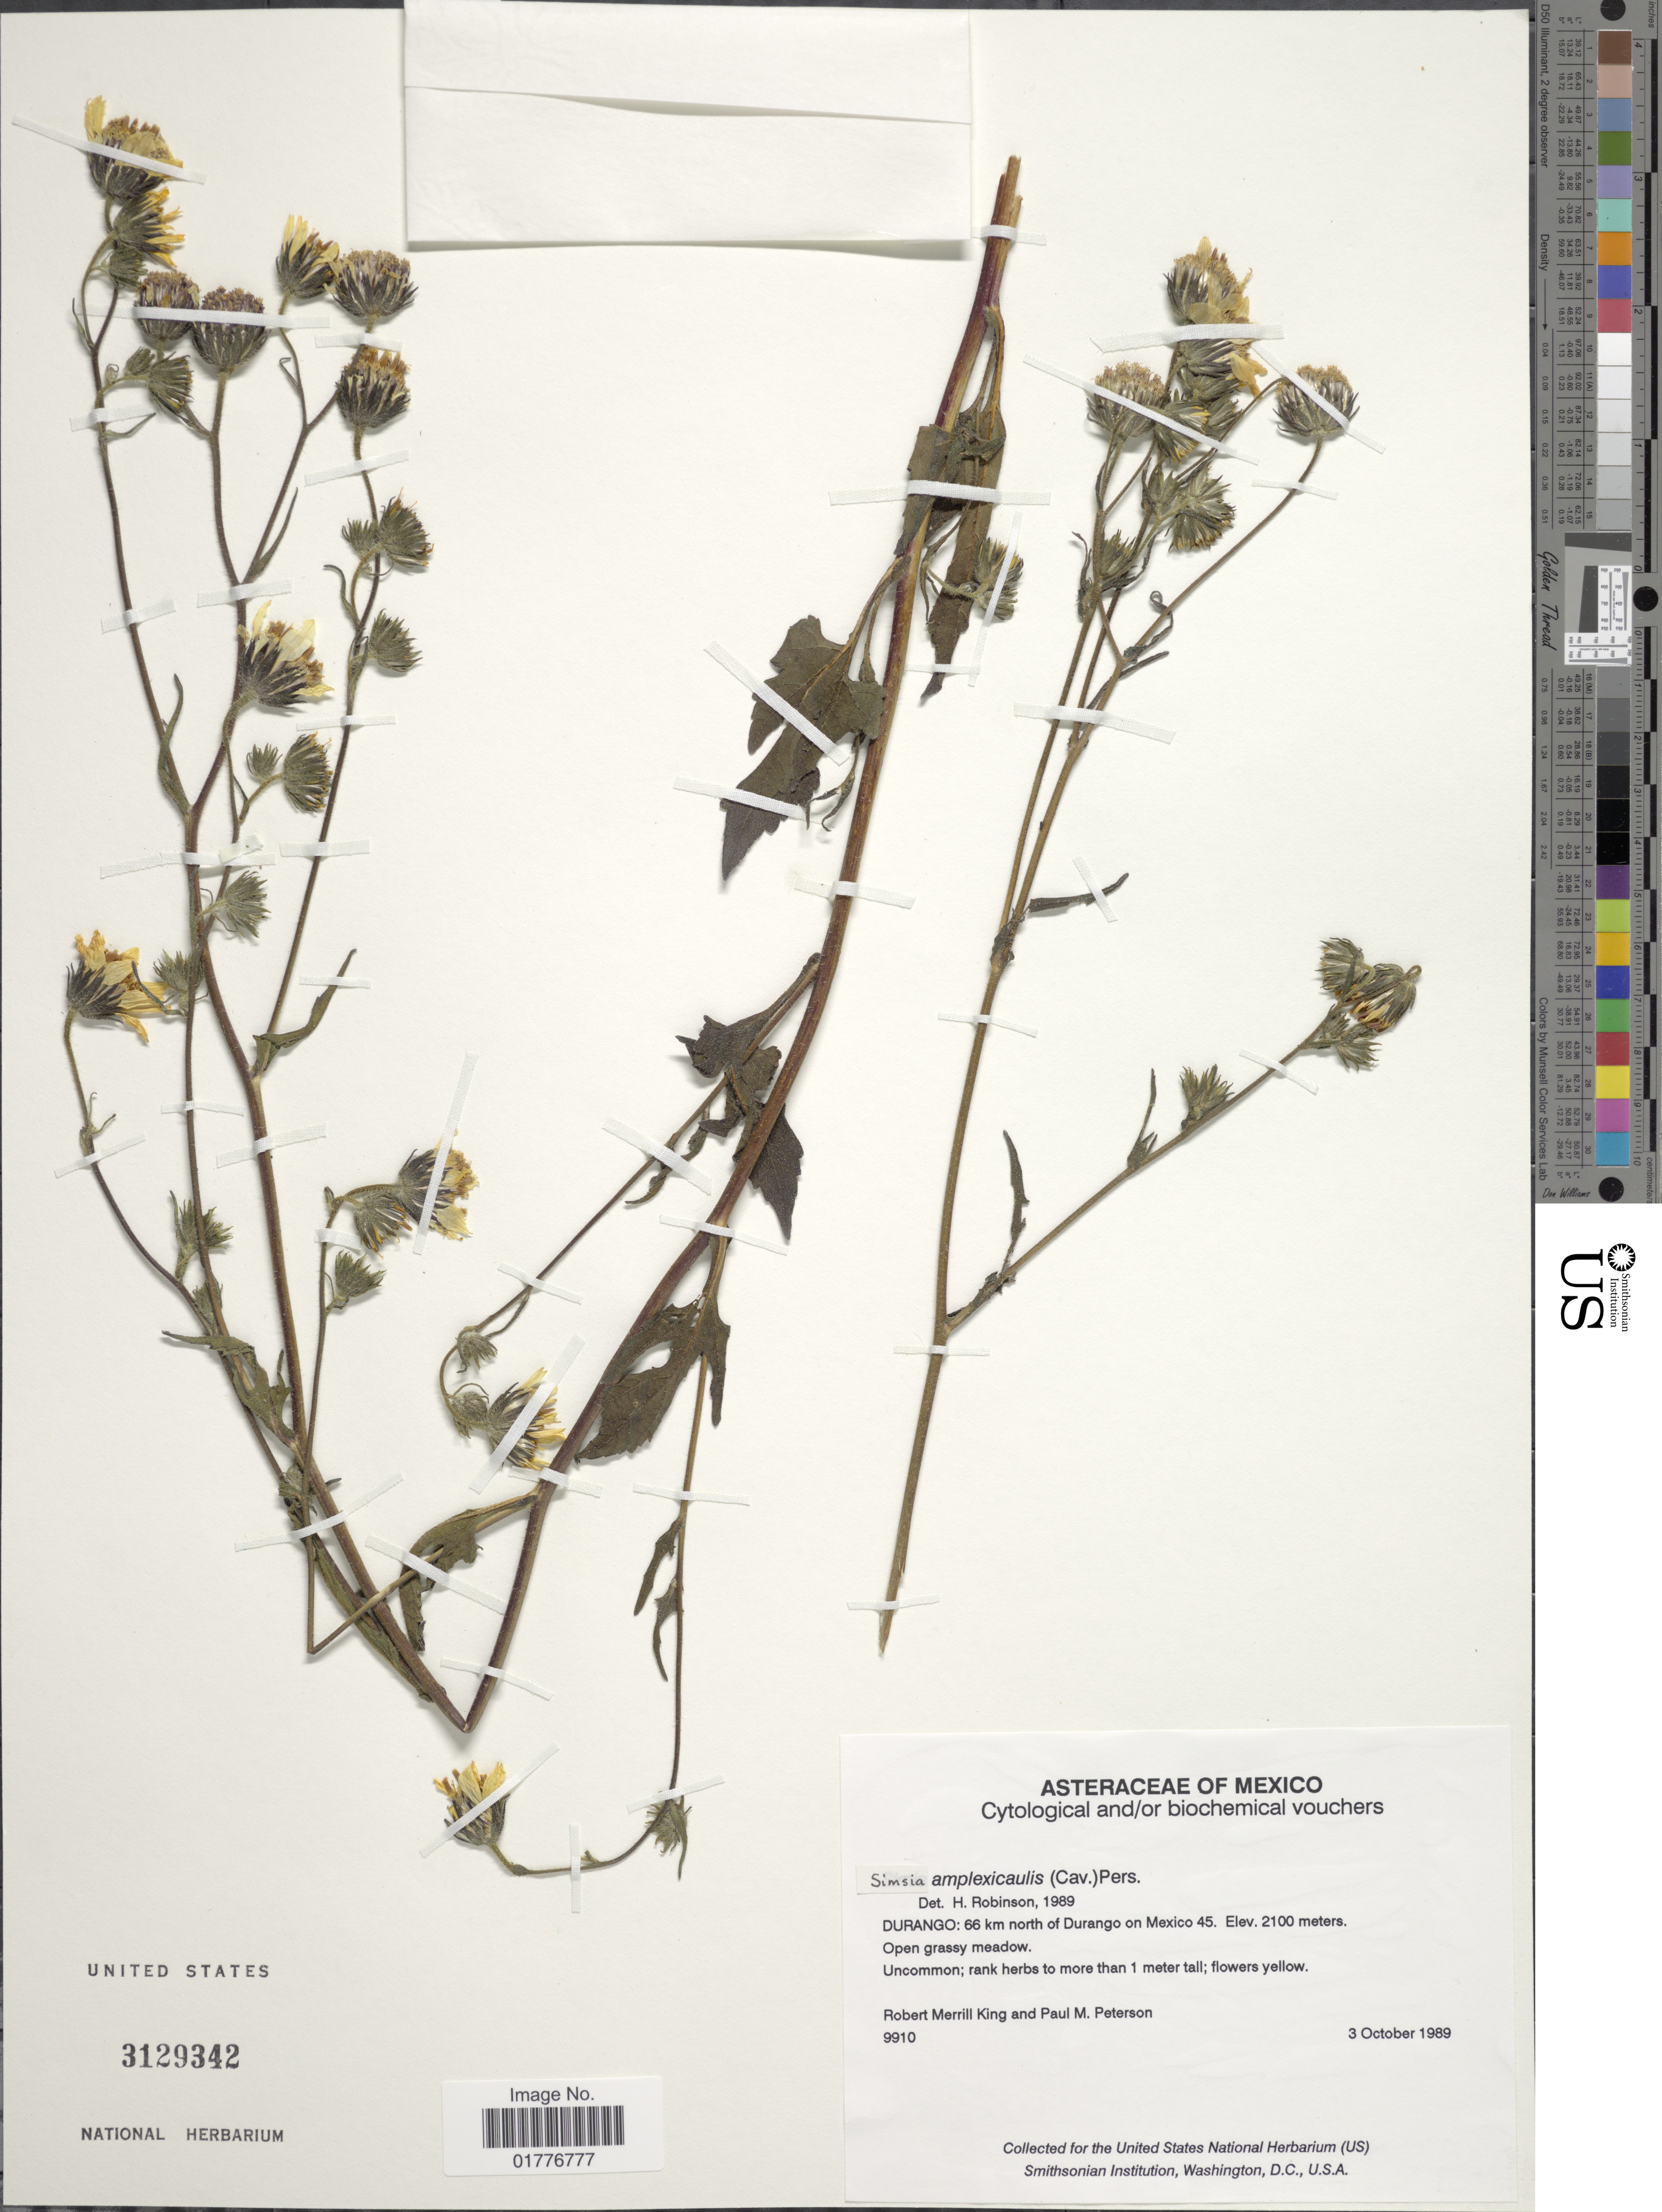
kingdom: Plantae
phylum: Tracheophyta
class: Magnoliopsida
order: Asterales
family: Asteraceae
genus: Simsia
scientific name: Simsia amplexicaulis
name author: (Cav.) Pers.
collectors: R. M. King & P. M. Peterson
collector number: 9910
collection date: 1989-10-03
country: Mexico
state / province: Durango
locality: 66 km north of Durango oon Mexico 45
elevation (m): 2100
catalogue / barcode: US 3129342